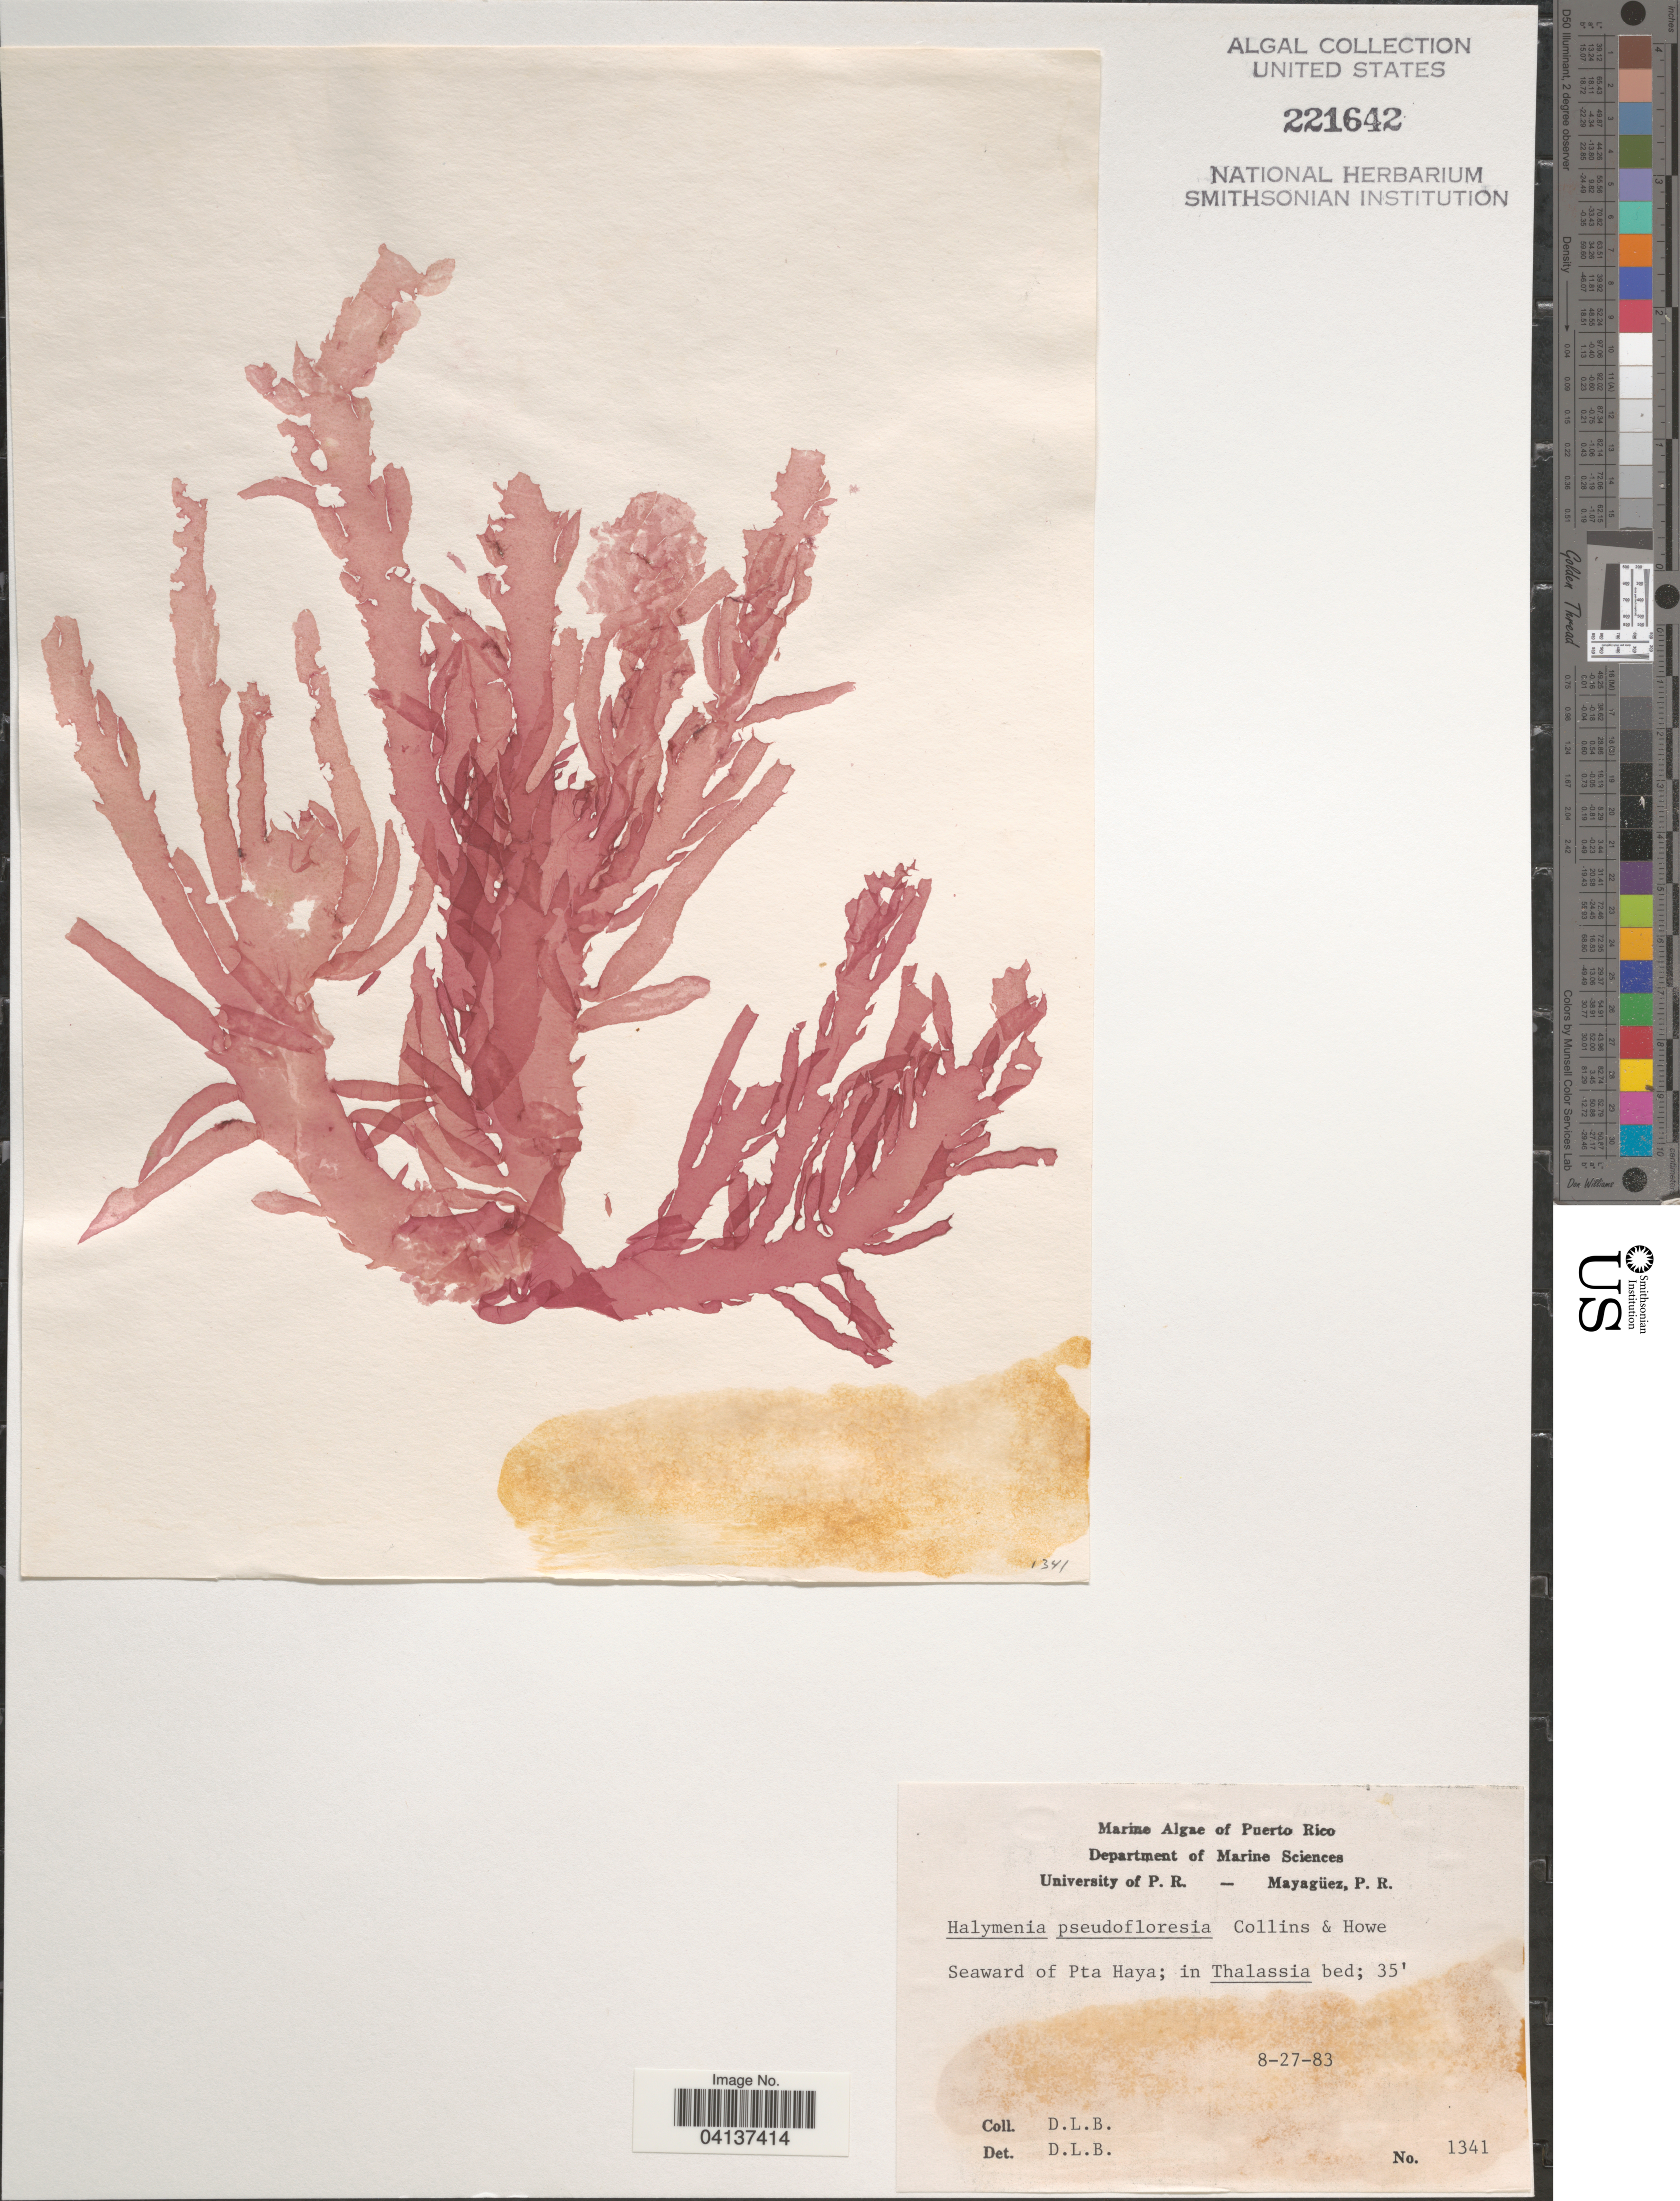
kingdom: Plantae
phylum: Rhodophyta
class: Florideophyceae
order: Halymeniales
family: Halymeniaceae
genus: Halymenia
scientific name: Halymenia pseudofloresia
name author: Collins & M. Howe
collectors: D. L. B.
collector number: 1341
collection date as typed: Transcribed d/m/y: 27/8/83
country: Puerto Rico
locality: Seaward of Pta Haya.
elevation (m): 11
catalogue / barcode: US 221642